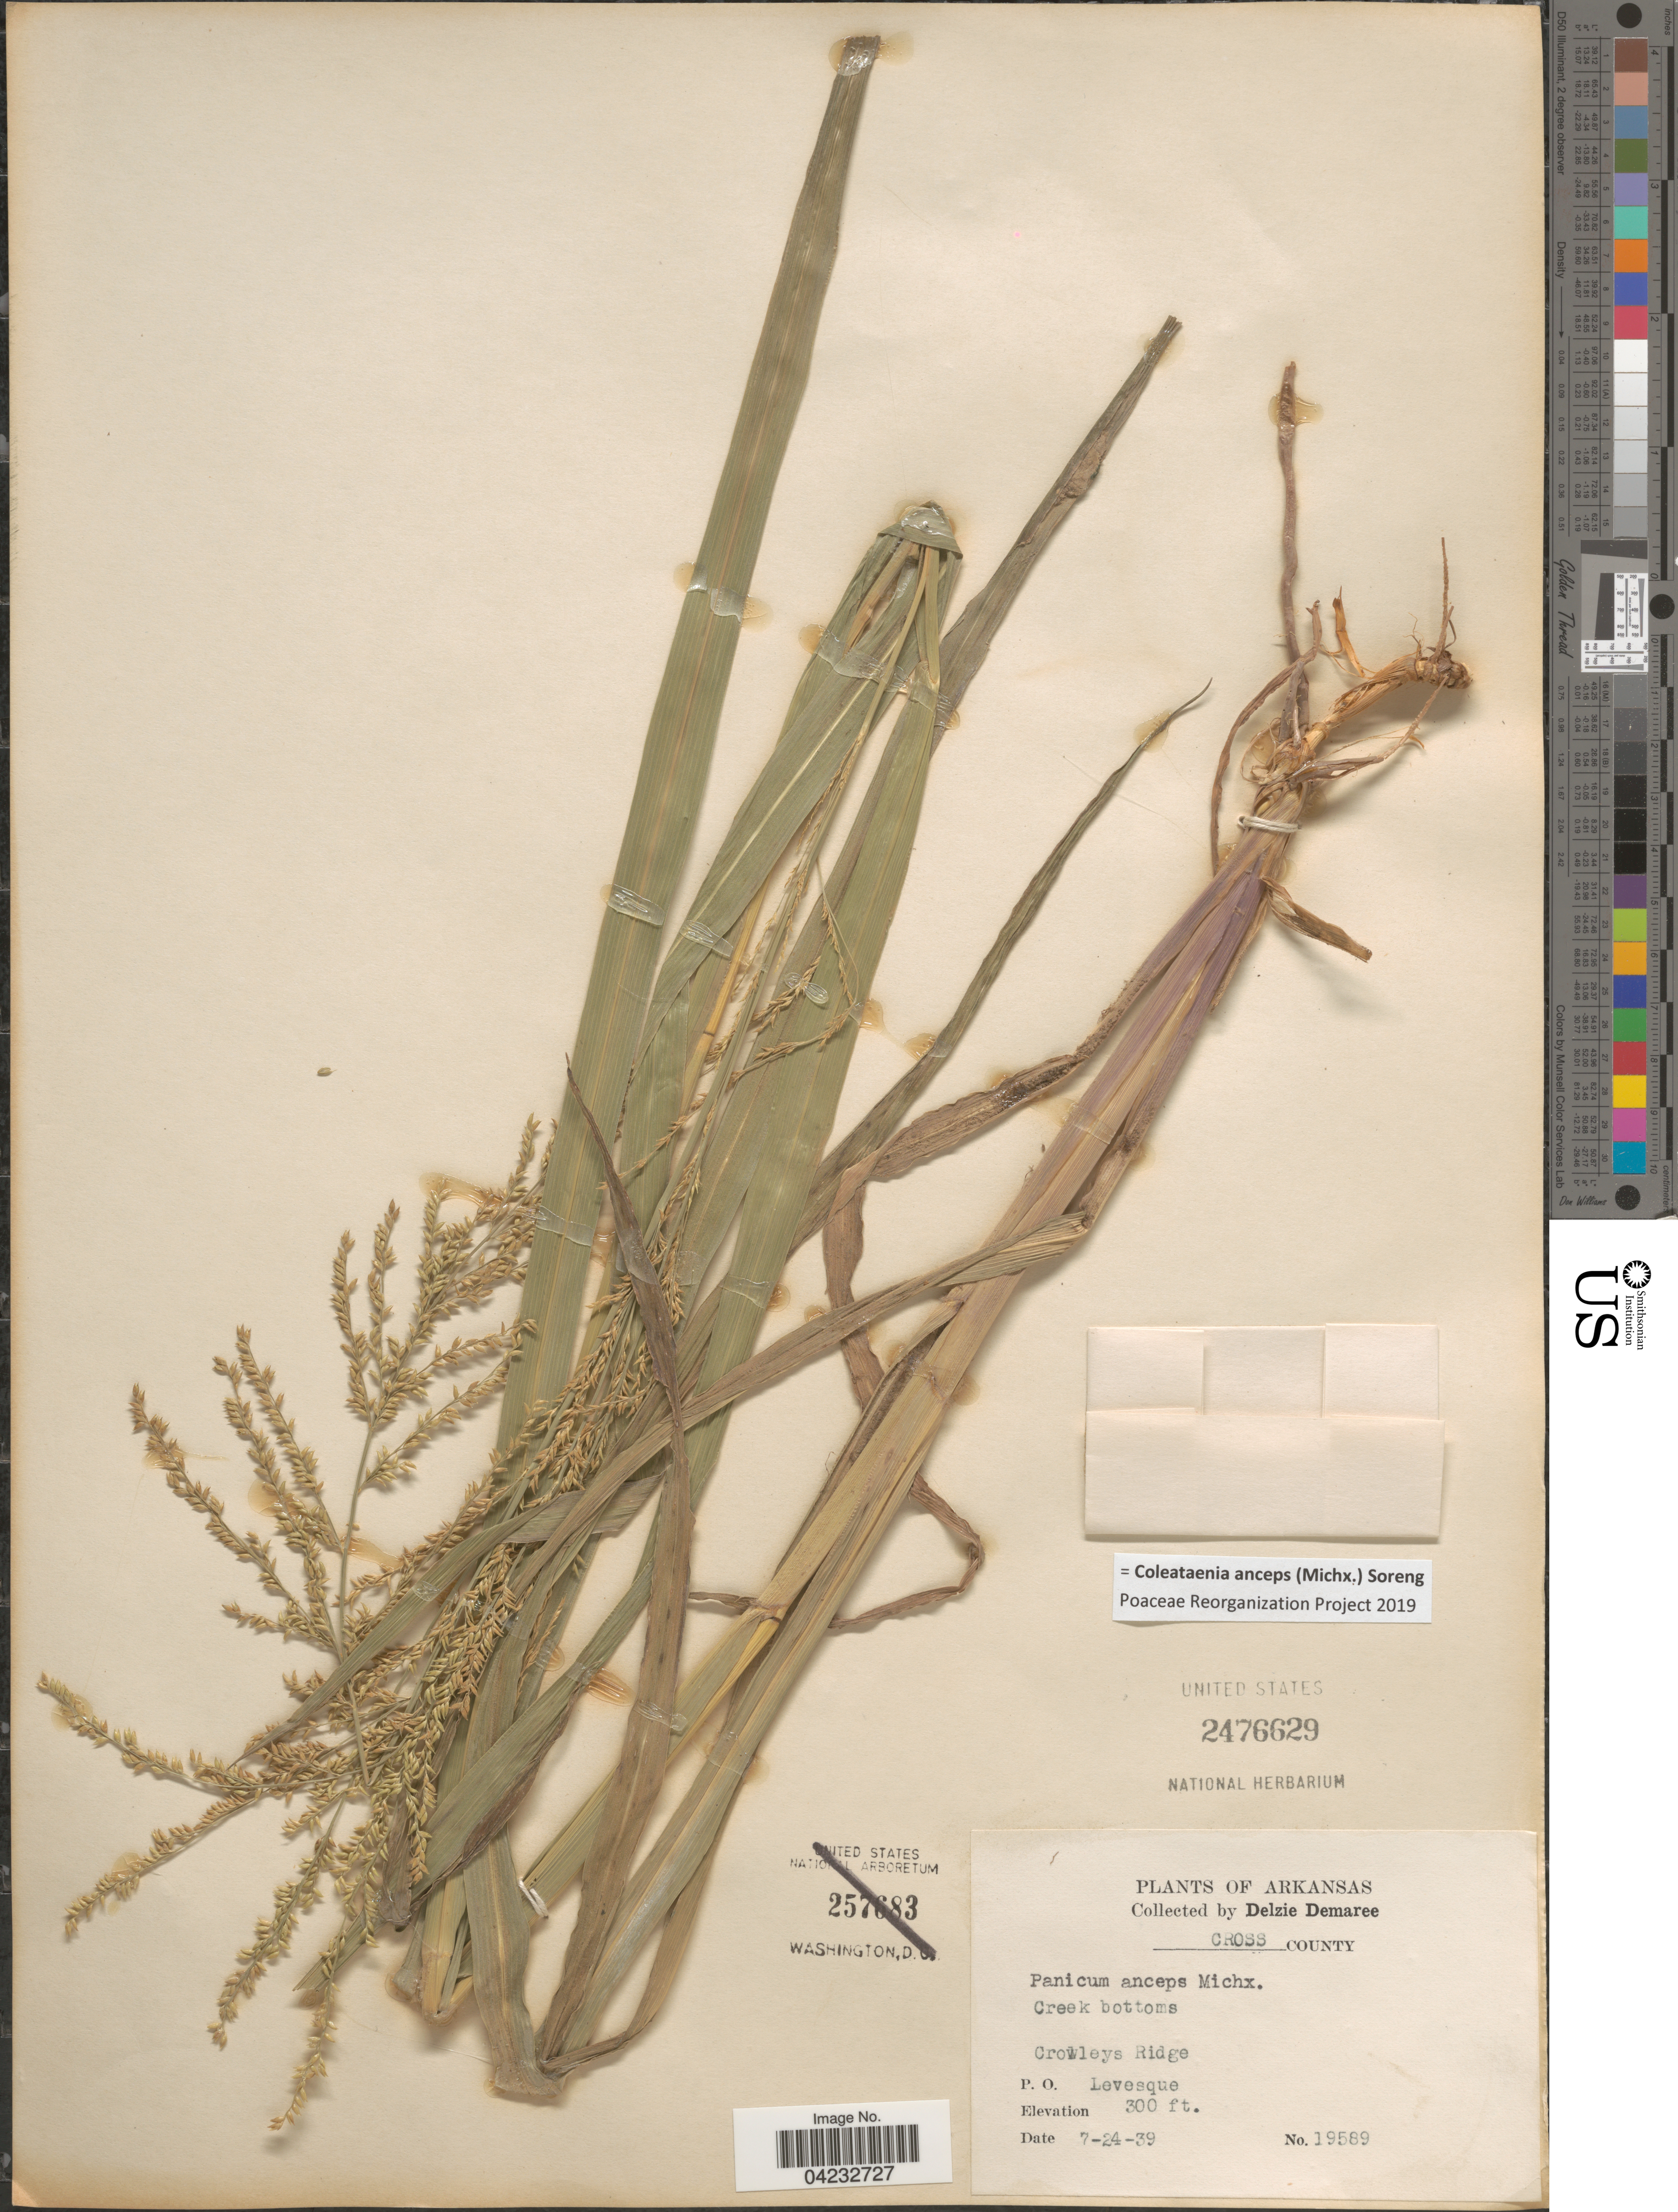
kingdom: Plantae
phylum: Tracheophyta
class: Liliopsida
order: Poales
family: Poaceae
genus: Coleataenia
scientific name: Coleataenia anceps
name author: (Michx.) Soreng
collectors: D. Demaree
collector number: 19589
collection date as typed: Transcribed d/m/y: 24/7/39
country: United States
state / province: Arkansas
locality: Cross County. Crowleys Ridge. P. O. Levesque.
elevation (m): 91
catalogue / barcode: US 2476629